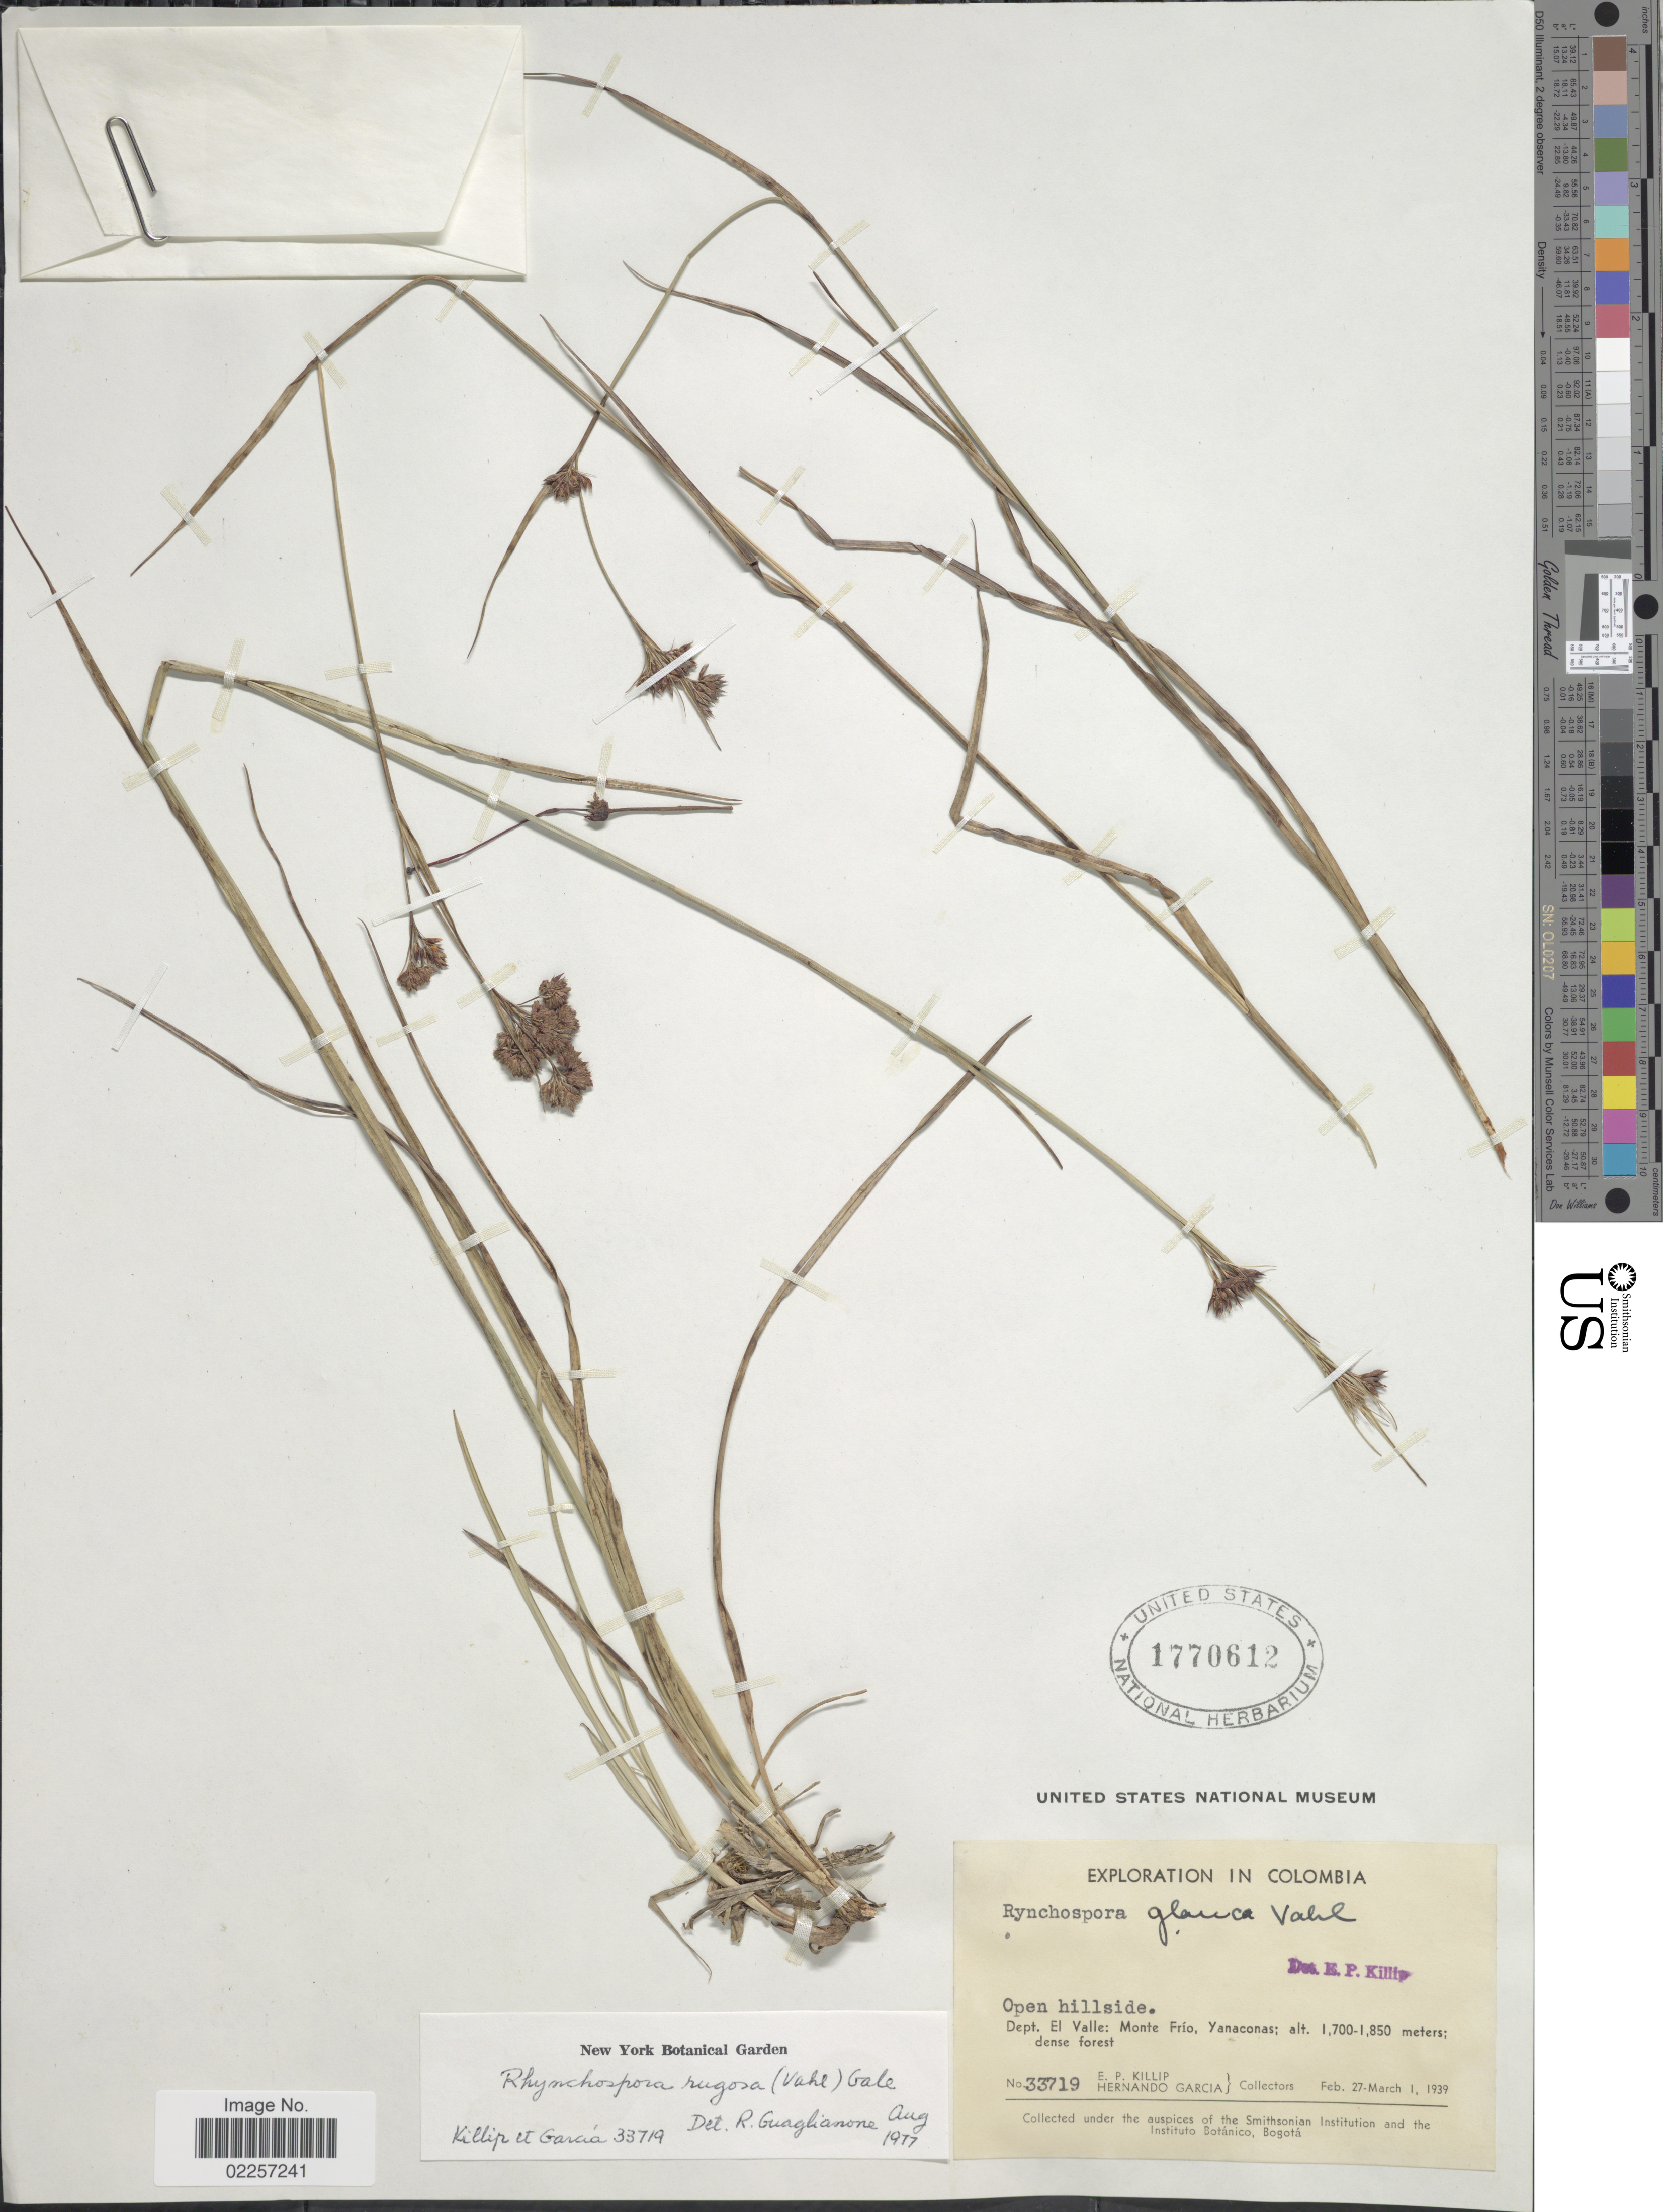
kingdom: Plantae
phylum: Tracheophyta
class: Liliopsida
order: Poales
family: Cyperaceae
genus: Rhynchospora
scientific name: Rhynchospora rugosa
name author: (Vahl) Gale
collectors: E. P. Killip & H. Garcia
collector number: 33719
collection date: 1939-02-27/1939-03-01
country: Colombia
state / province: Valle del Cauca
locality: Open hillside, dept. El Valle: Frio, Yanaconas; dense forest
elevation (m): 1700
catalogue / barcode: US 1770612